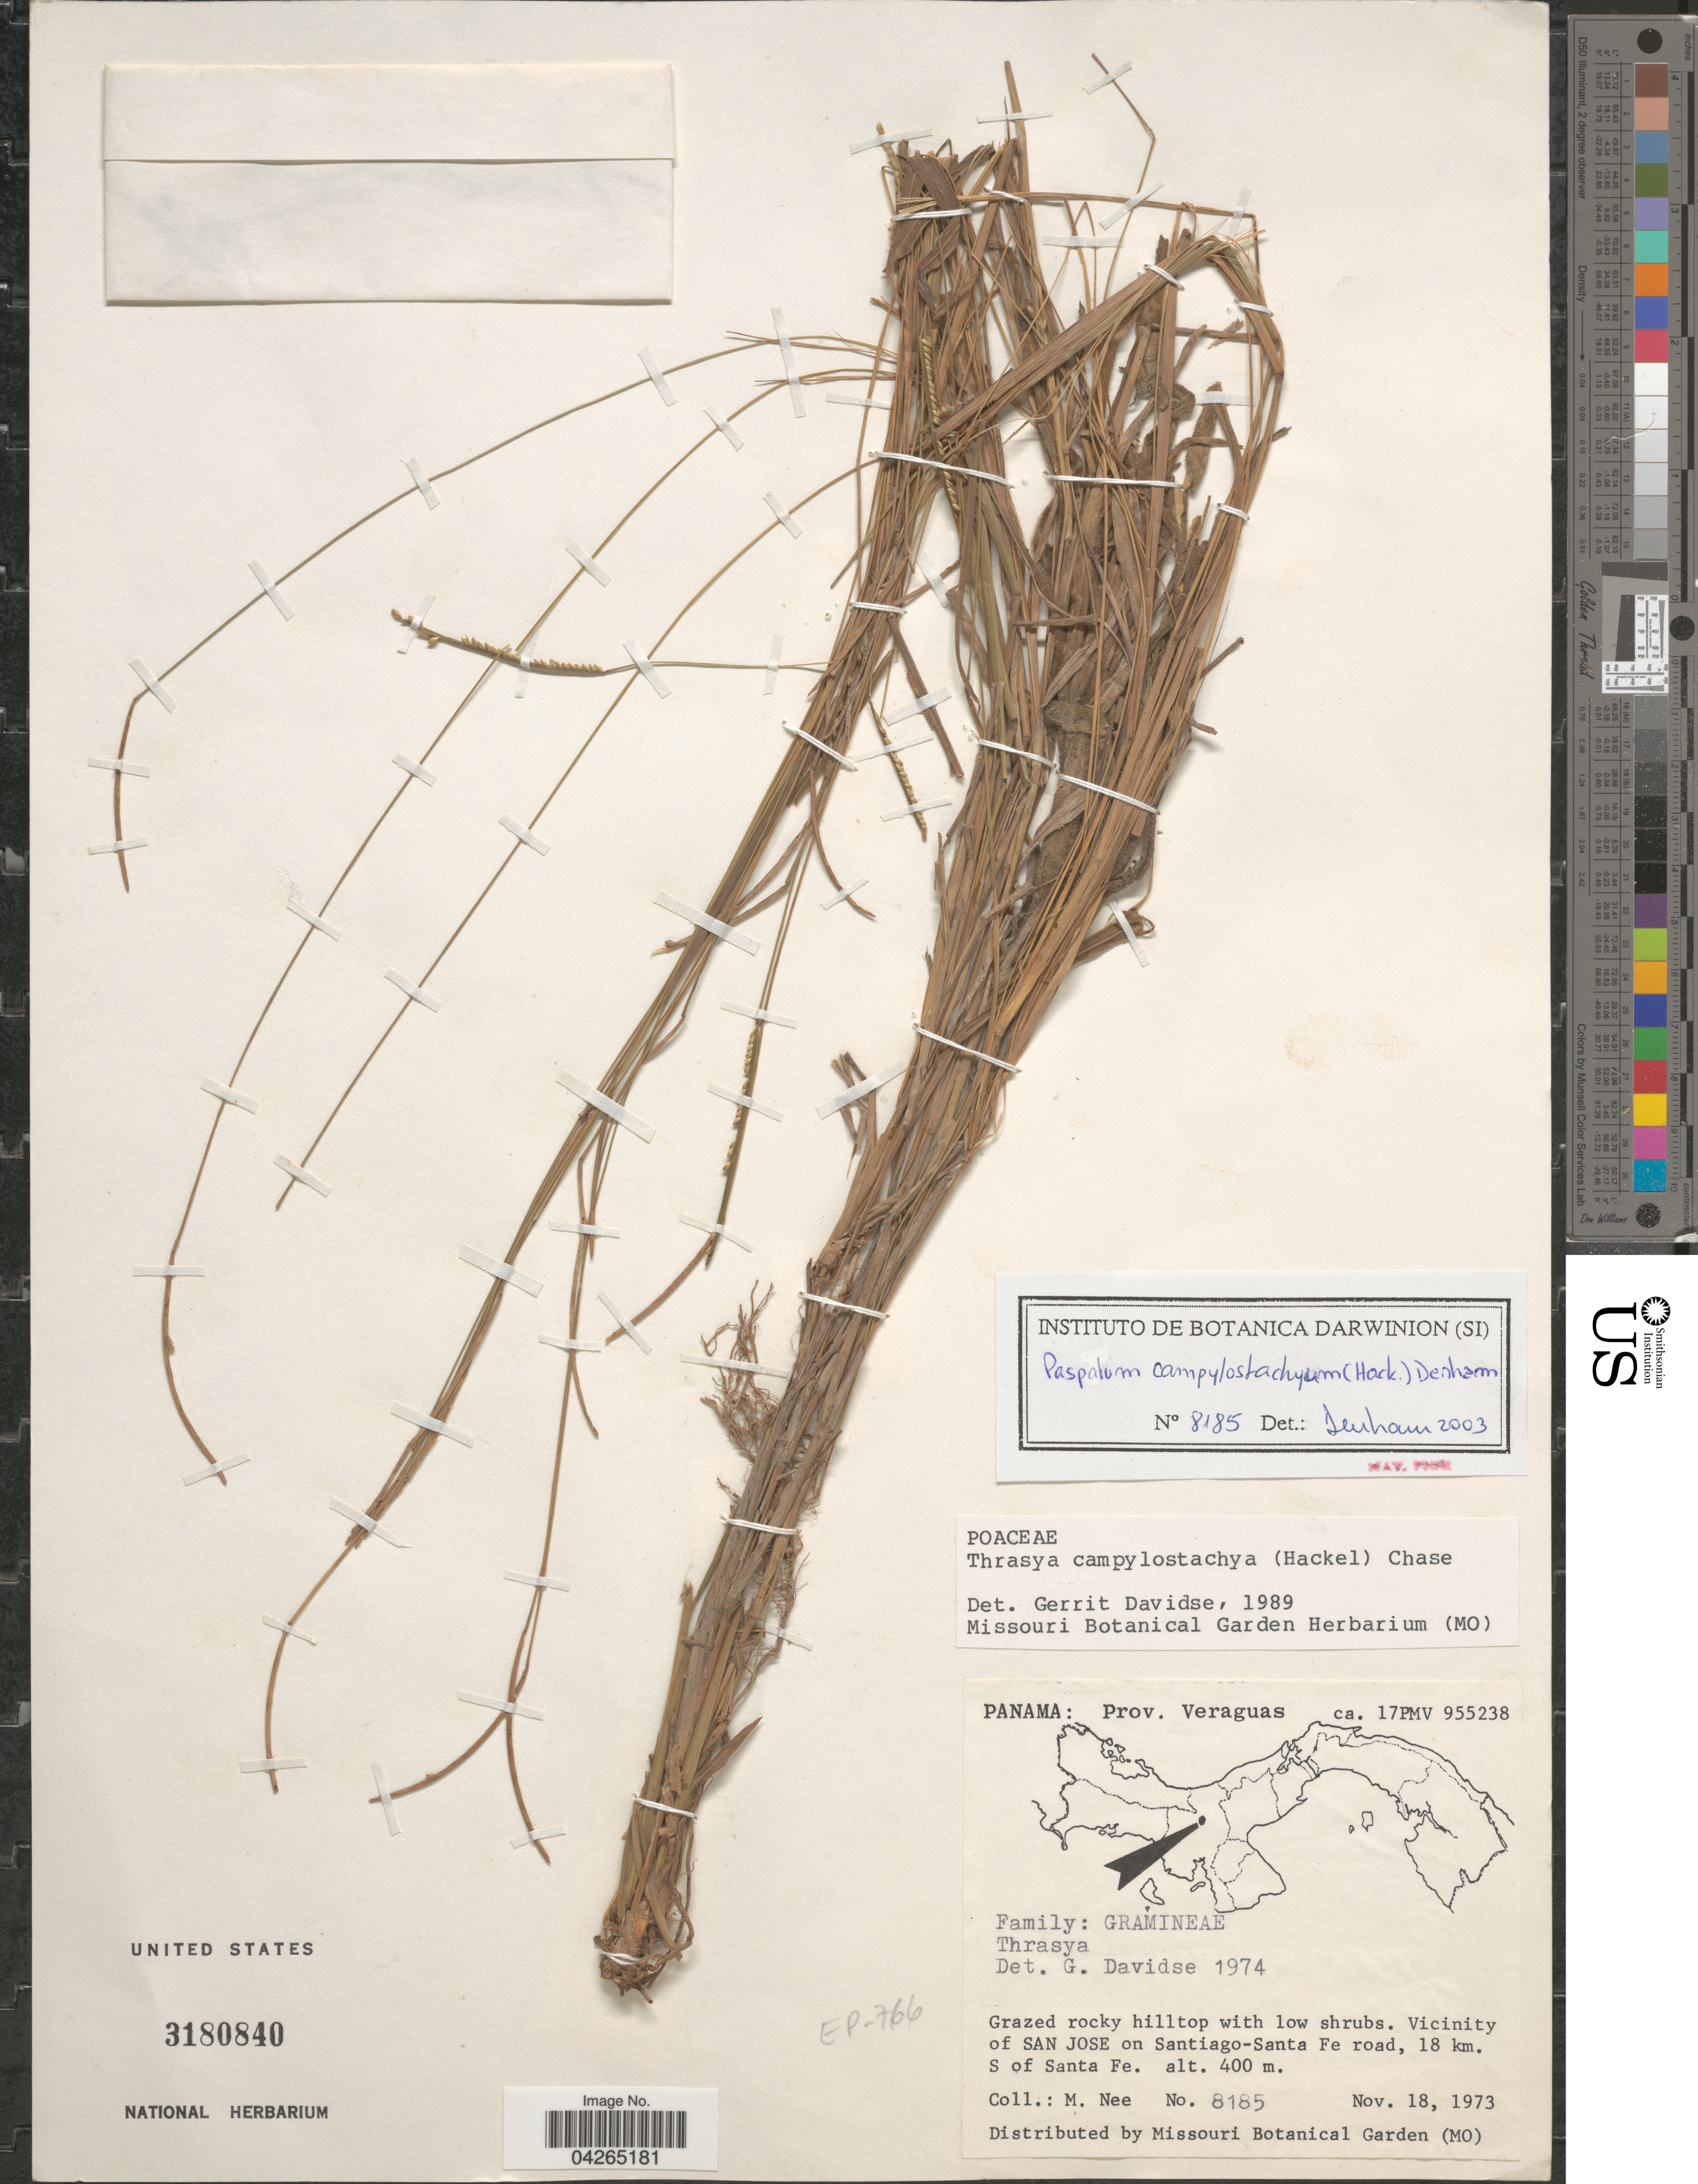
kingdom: Plantae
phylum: Tracheophyta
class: Liliopsida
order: Poales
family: Poaceae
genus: Paspalum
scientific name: Paspalum campylostachyum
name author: (Hack.) S. Denham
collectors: M. Nee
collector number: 8185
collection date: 1973-11-18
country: Panama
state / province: Veraguas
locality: Grazed rocky hilltop. Vicinity of San Jose on Santiago-Santa Fe road, 18 km. S of Santa Fe.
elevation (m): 400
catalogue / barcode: US 3180840